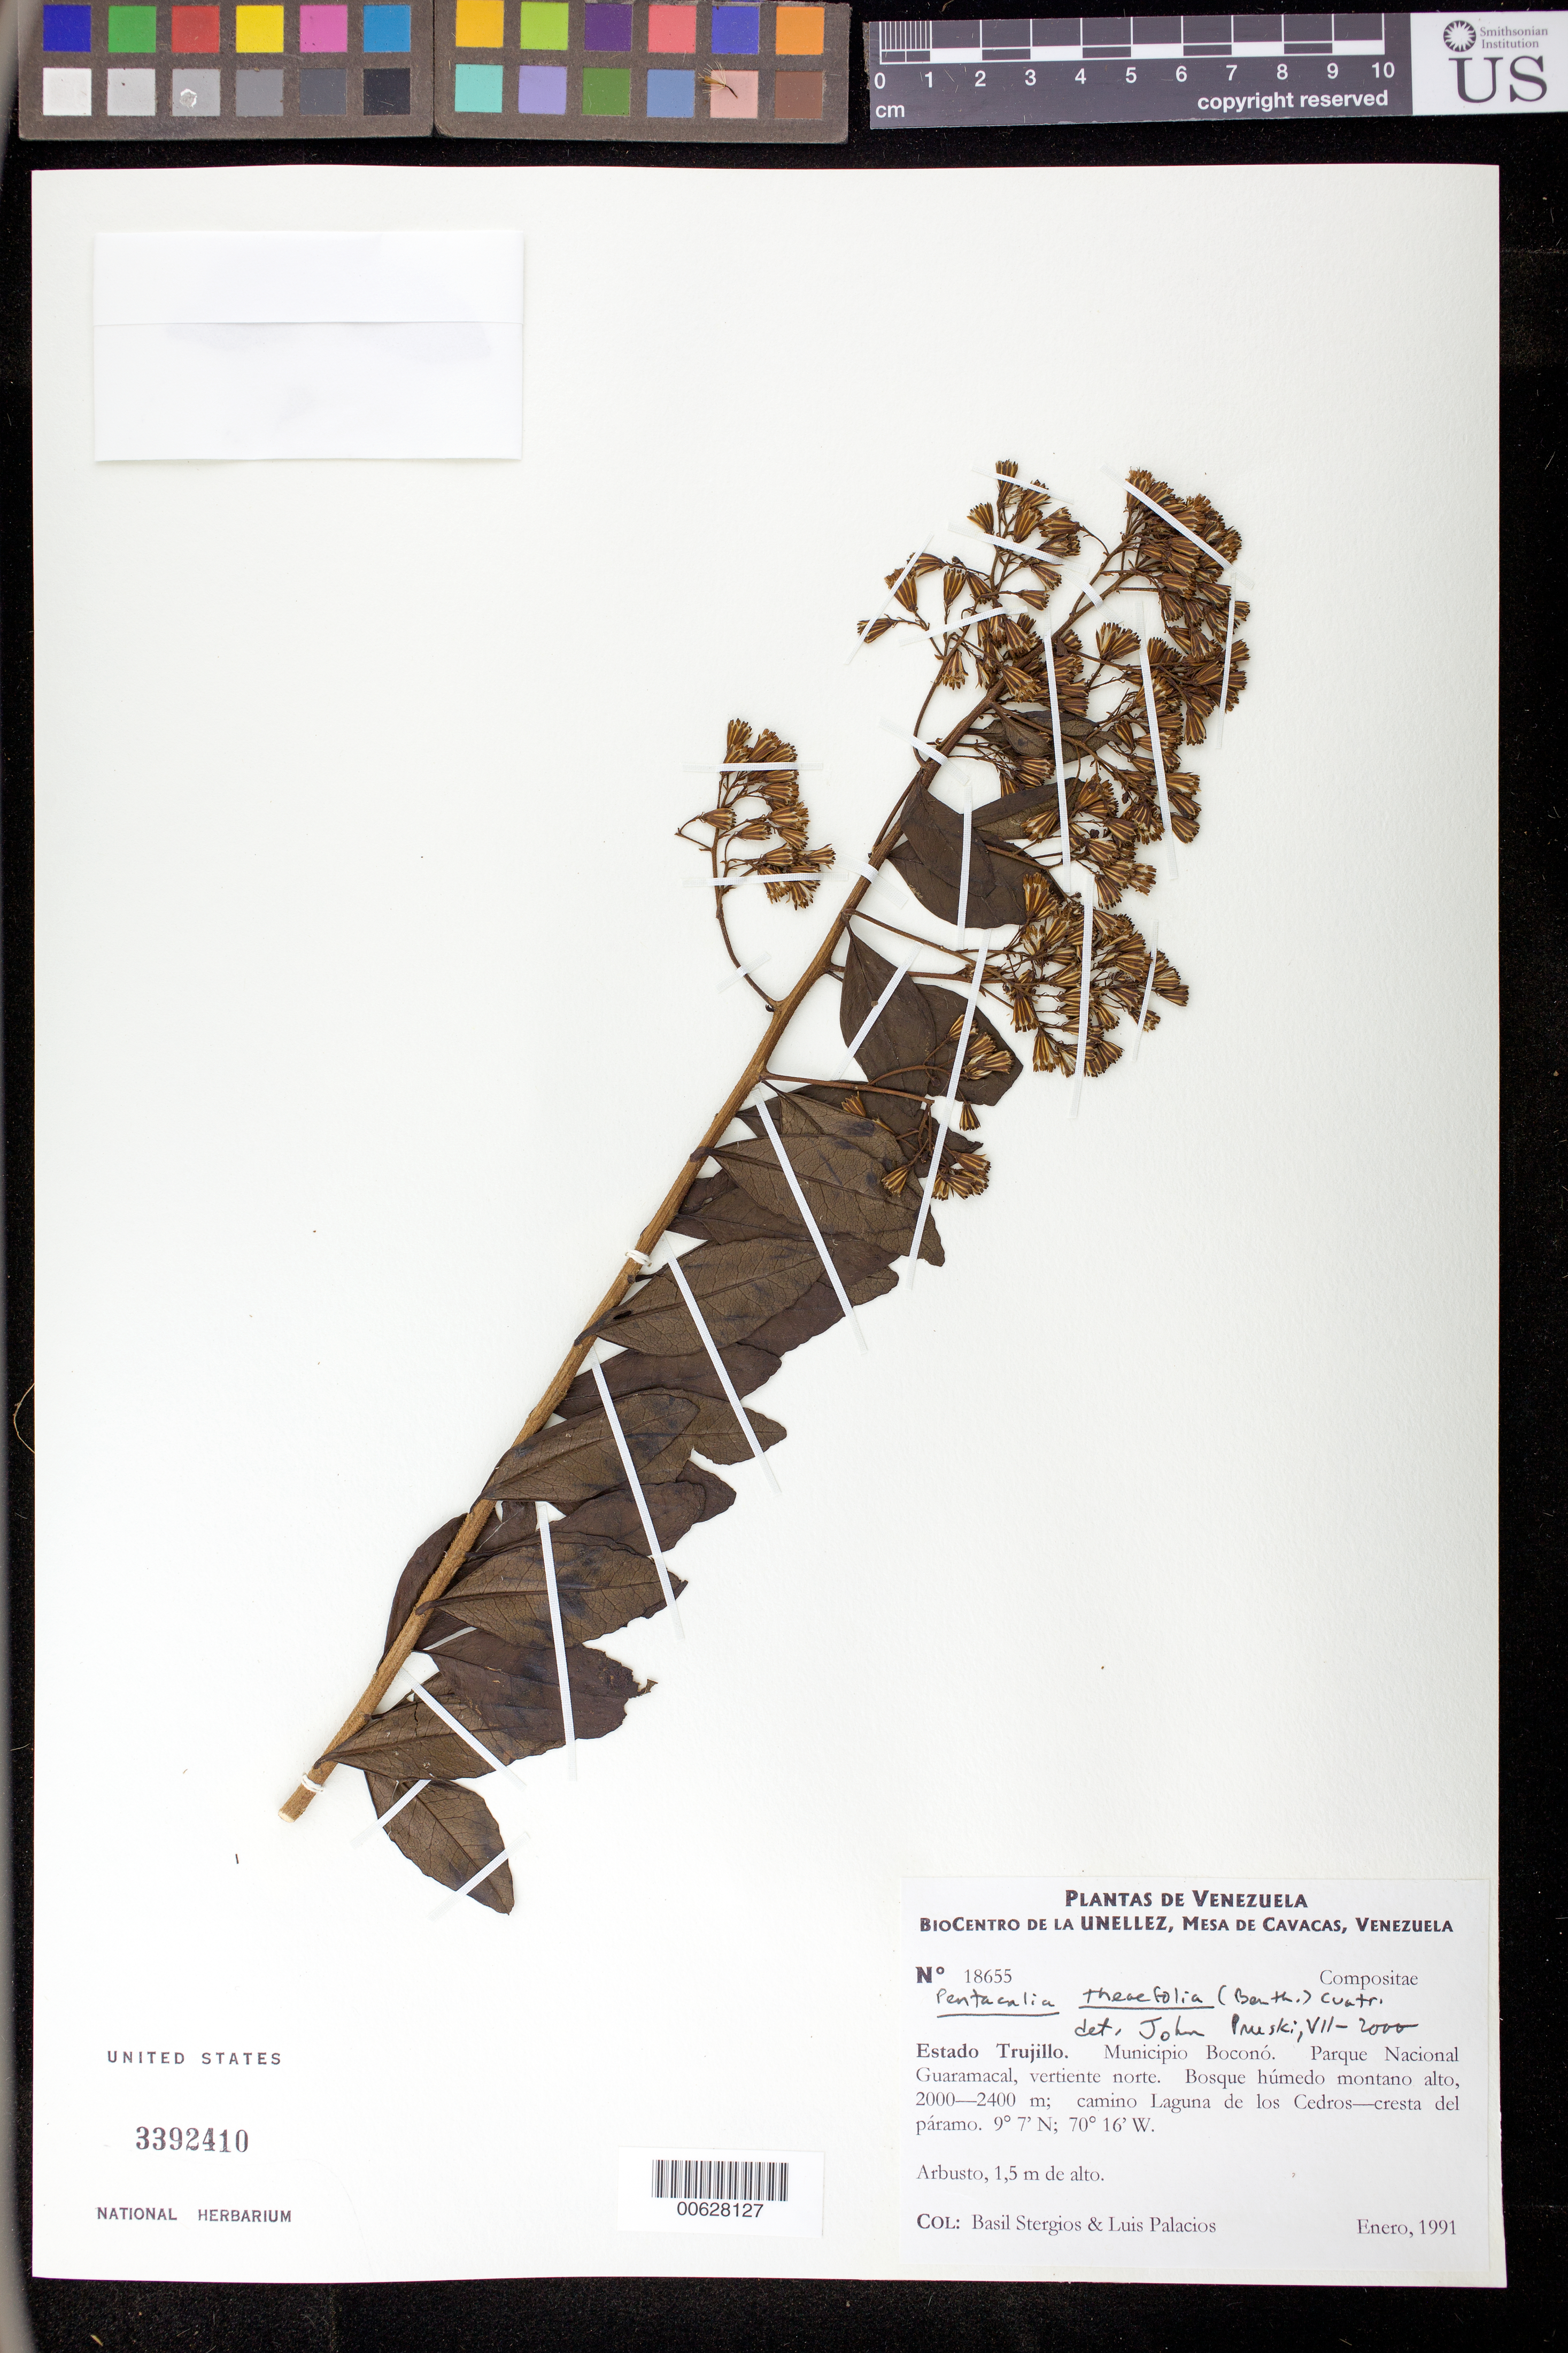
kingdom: Plantae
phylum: Tracheophyta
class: Magnoliopsida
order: Asterales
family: Asteraceae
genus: Pentacalia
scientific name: Pentacalia theifolia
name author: (Benth.) Cuatrec.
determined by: Pruski, J. F.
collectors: B. G. Stergios & L. Palacios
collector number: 18655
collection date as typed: Jan 1991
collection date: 1991-01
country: Venezuela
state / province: Trujillo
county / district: Boconó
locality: Parque Nacional Guaramacal, vertiente N, camino laguna de los Cedros-cresta del páramo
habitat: Bosque húmedo montano alto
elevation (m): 2000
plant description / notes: PORT, US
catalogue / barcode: US 3392410